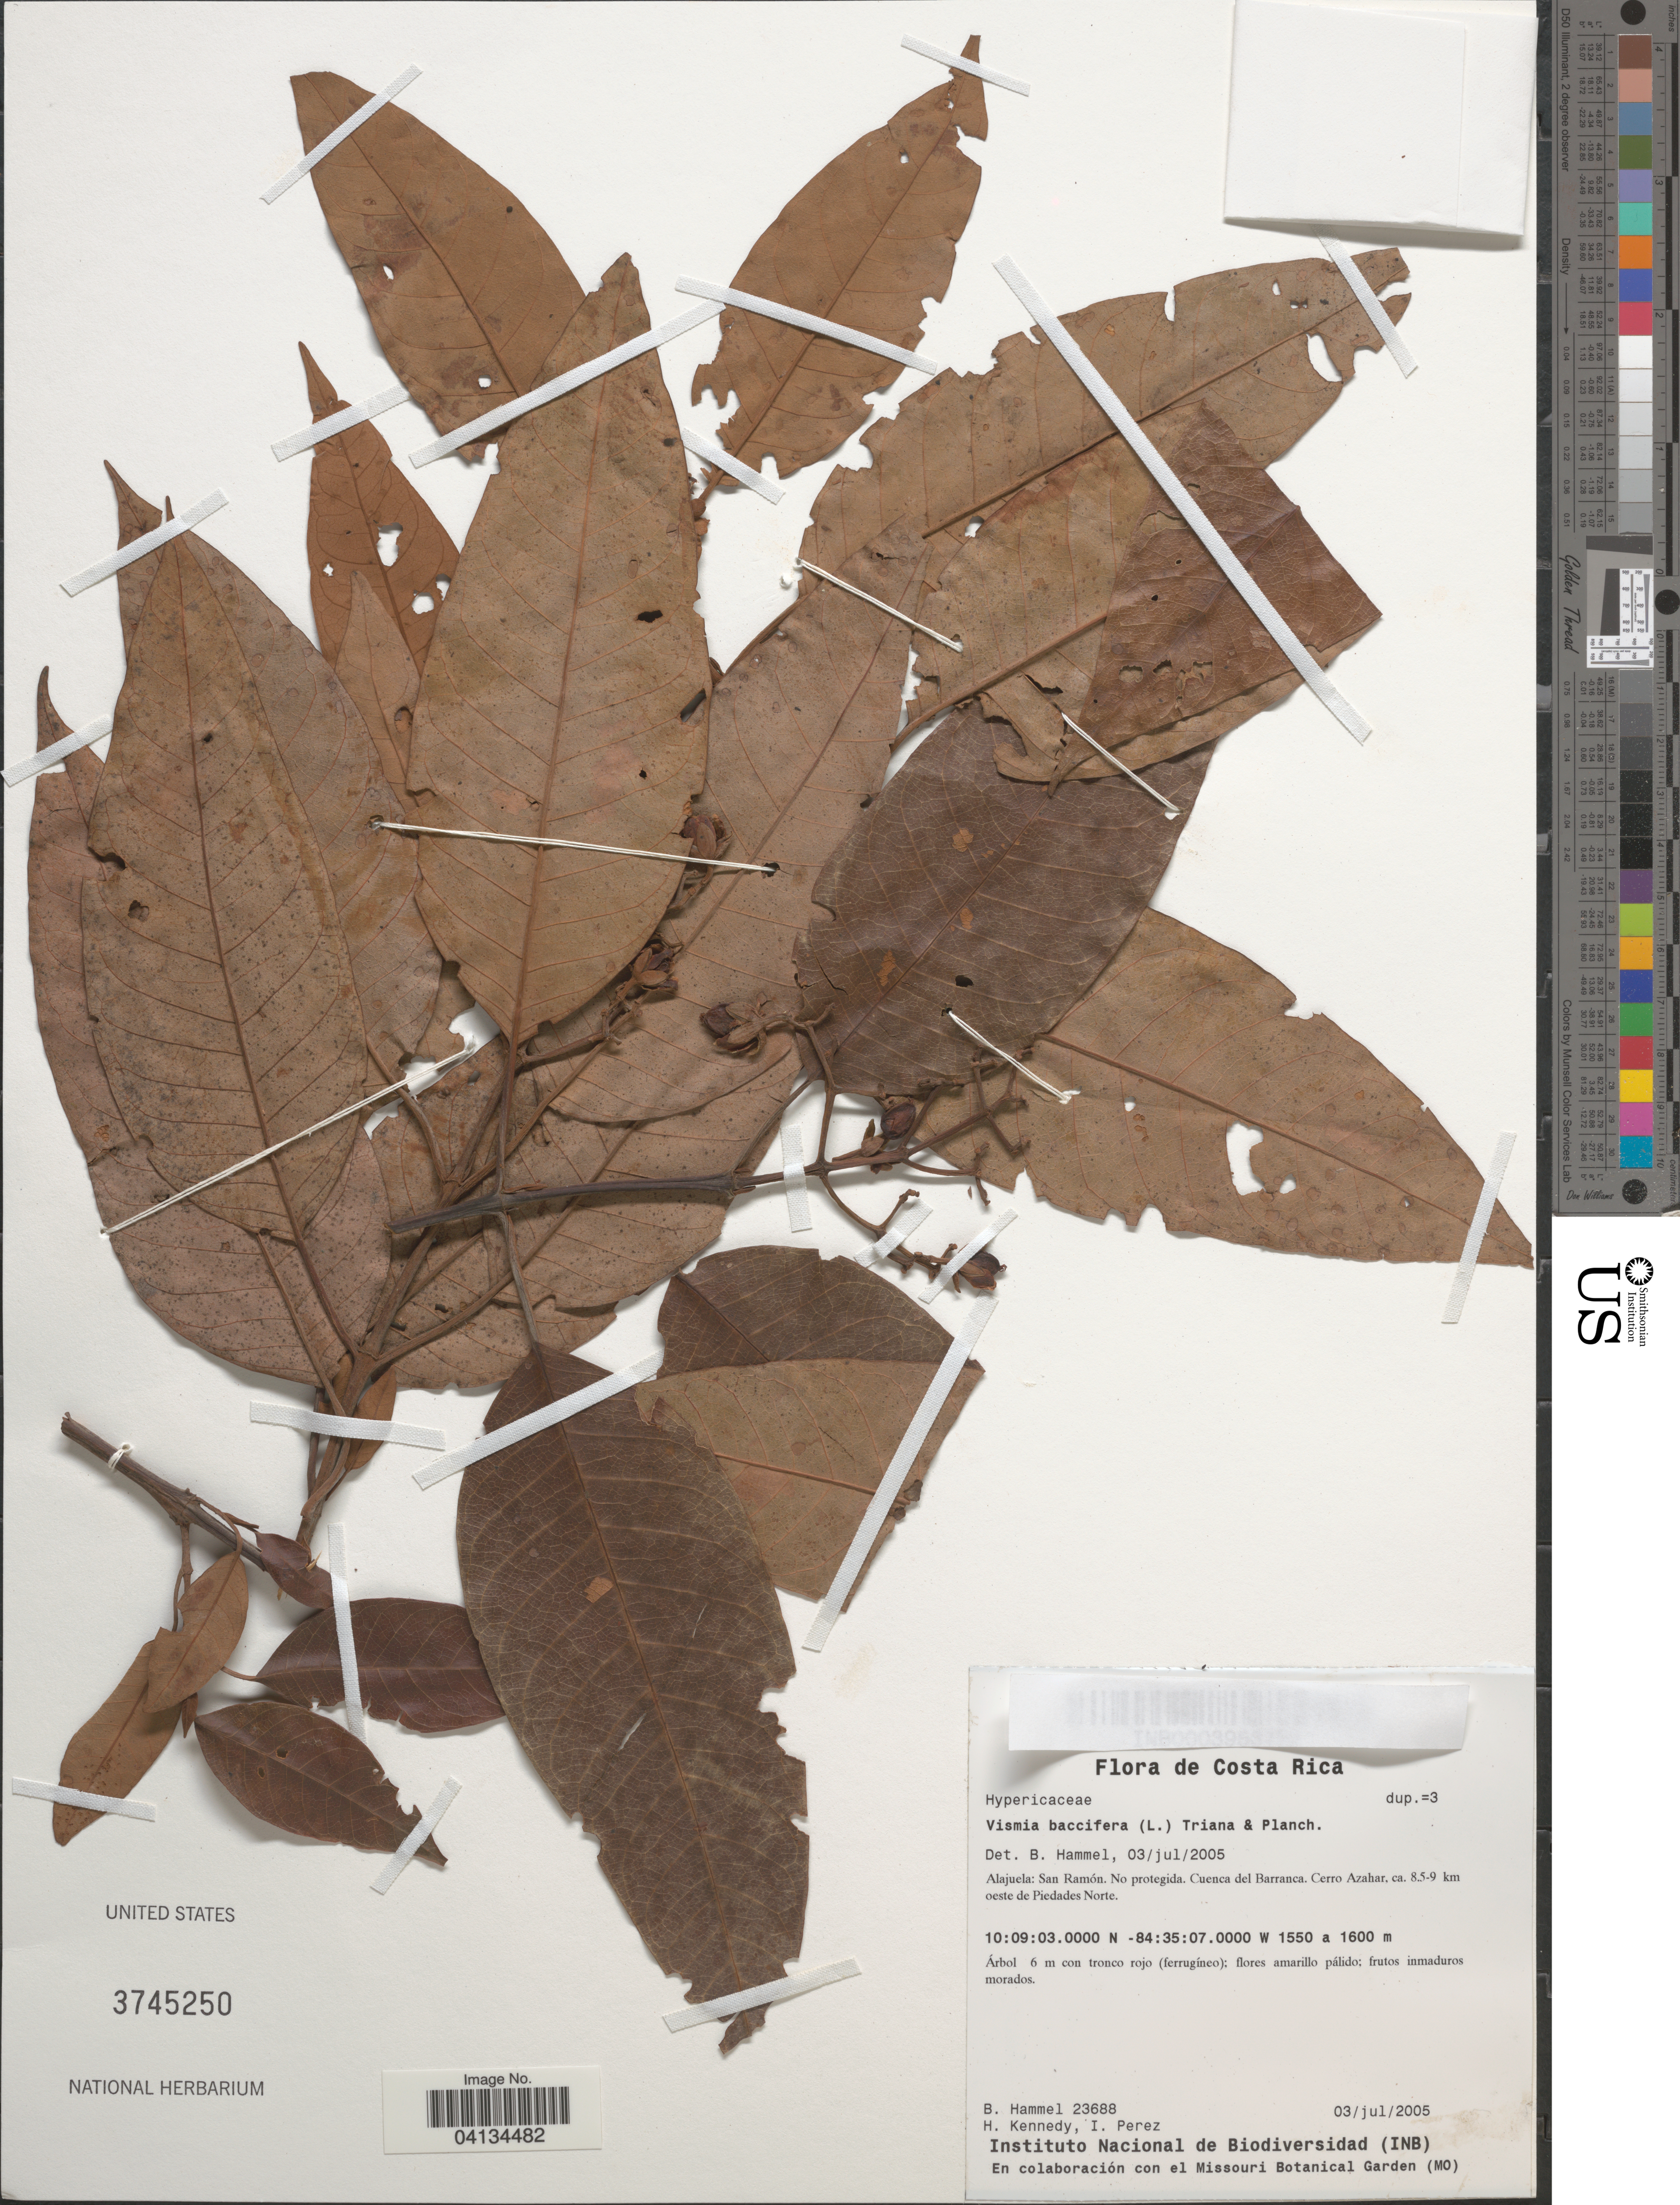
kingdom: Plantae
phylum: Tracheophyta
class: Magnoliopsida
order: Malpighiales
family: Hypericaceae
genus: Vismia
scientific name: Vismia baccifera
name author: (L.) Triana & Planch.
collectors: B. Hammel, H. Kennedy & I. Pérez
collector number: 23688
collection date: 2005-07-03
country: Costa Rica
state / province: Alajuela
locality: San Ramón. No protegida. Cuenca del Barranca. Cerro Azahar, ca. 8.5-9 km oeste de Piedades Norte.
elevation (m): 1550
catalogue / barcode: US 3745250